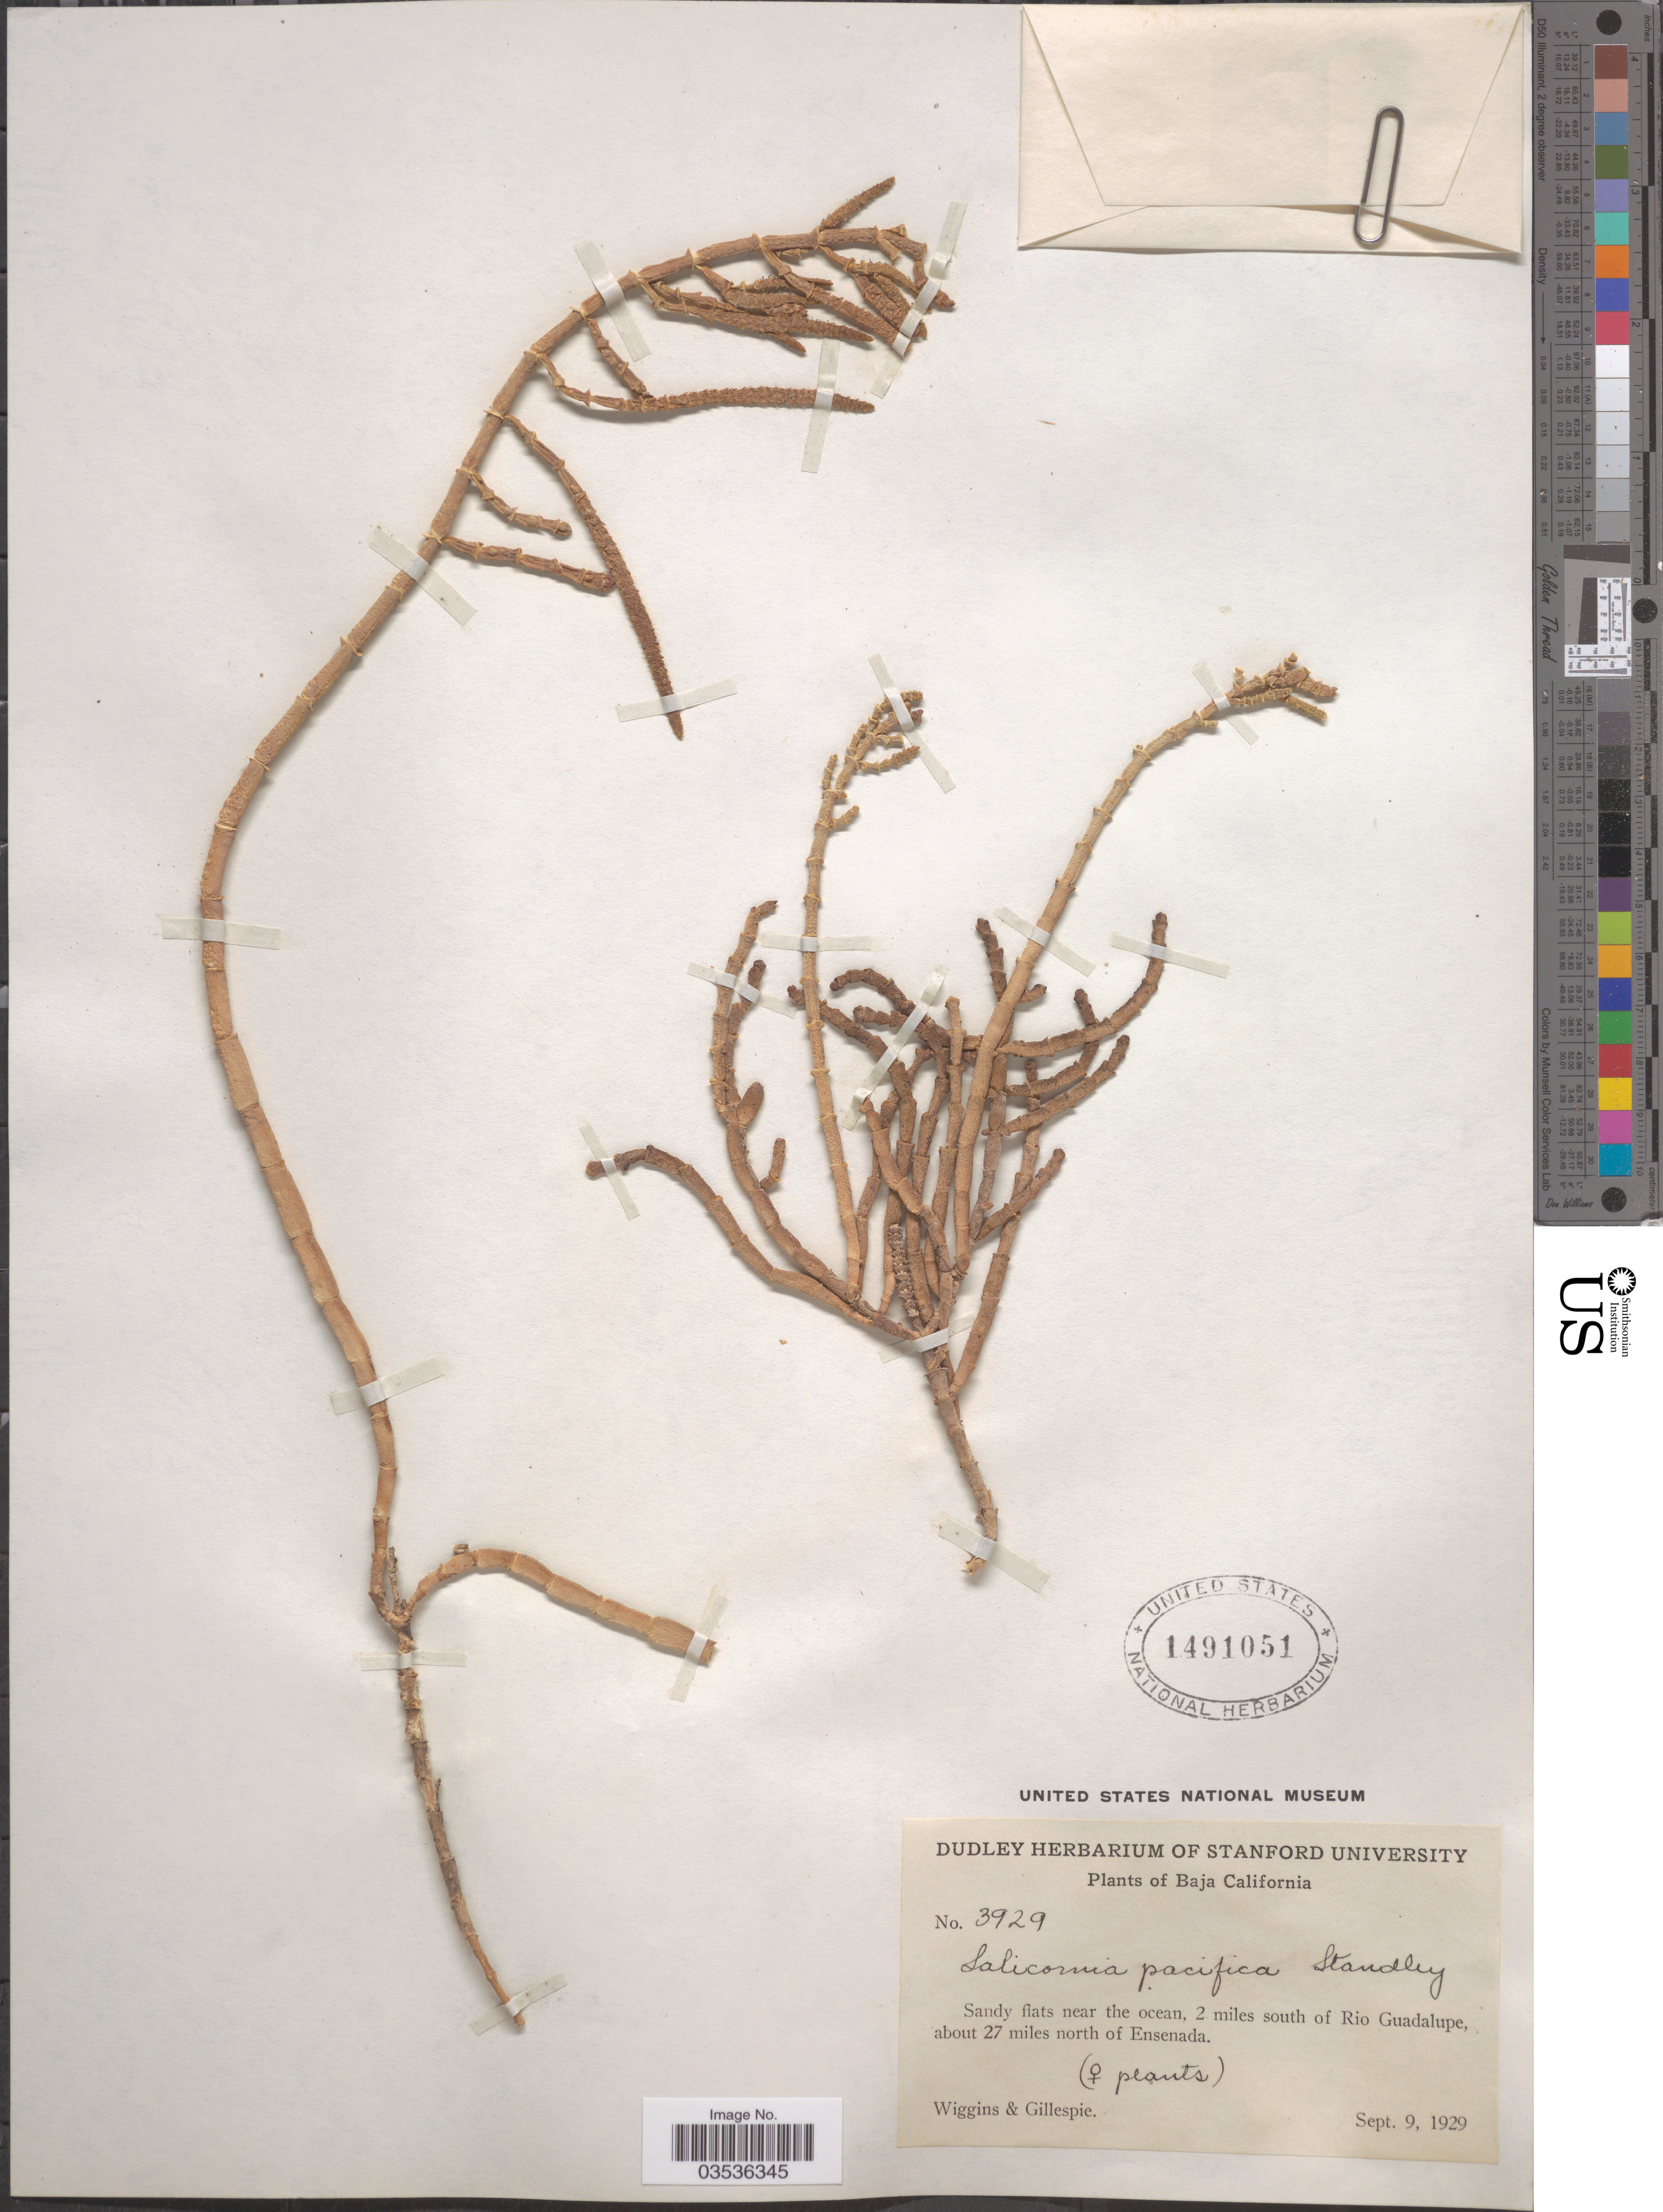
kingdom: Plantae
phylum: Tracheophyta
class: Magnoliopsida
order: Caryophyllales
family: Amaranthaceae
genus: Salicornia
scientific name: Salicornia pacifica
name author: Standl.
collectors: -- Wiggins & -- Gillespie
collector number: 3929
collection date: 1929-09-09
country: Mexico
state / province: Baja California Norte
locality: Near the ocean, 2 miles south of Rio Guadalupe, about 27 miles north of Ensenada.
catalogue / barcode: US 1491051